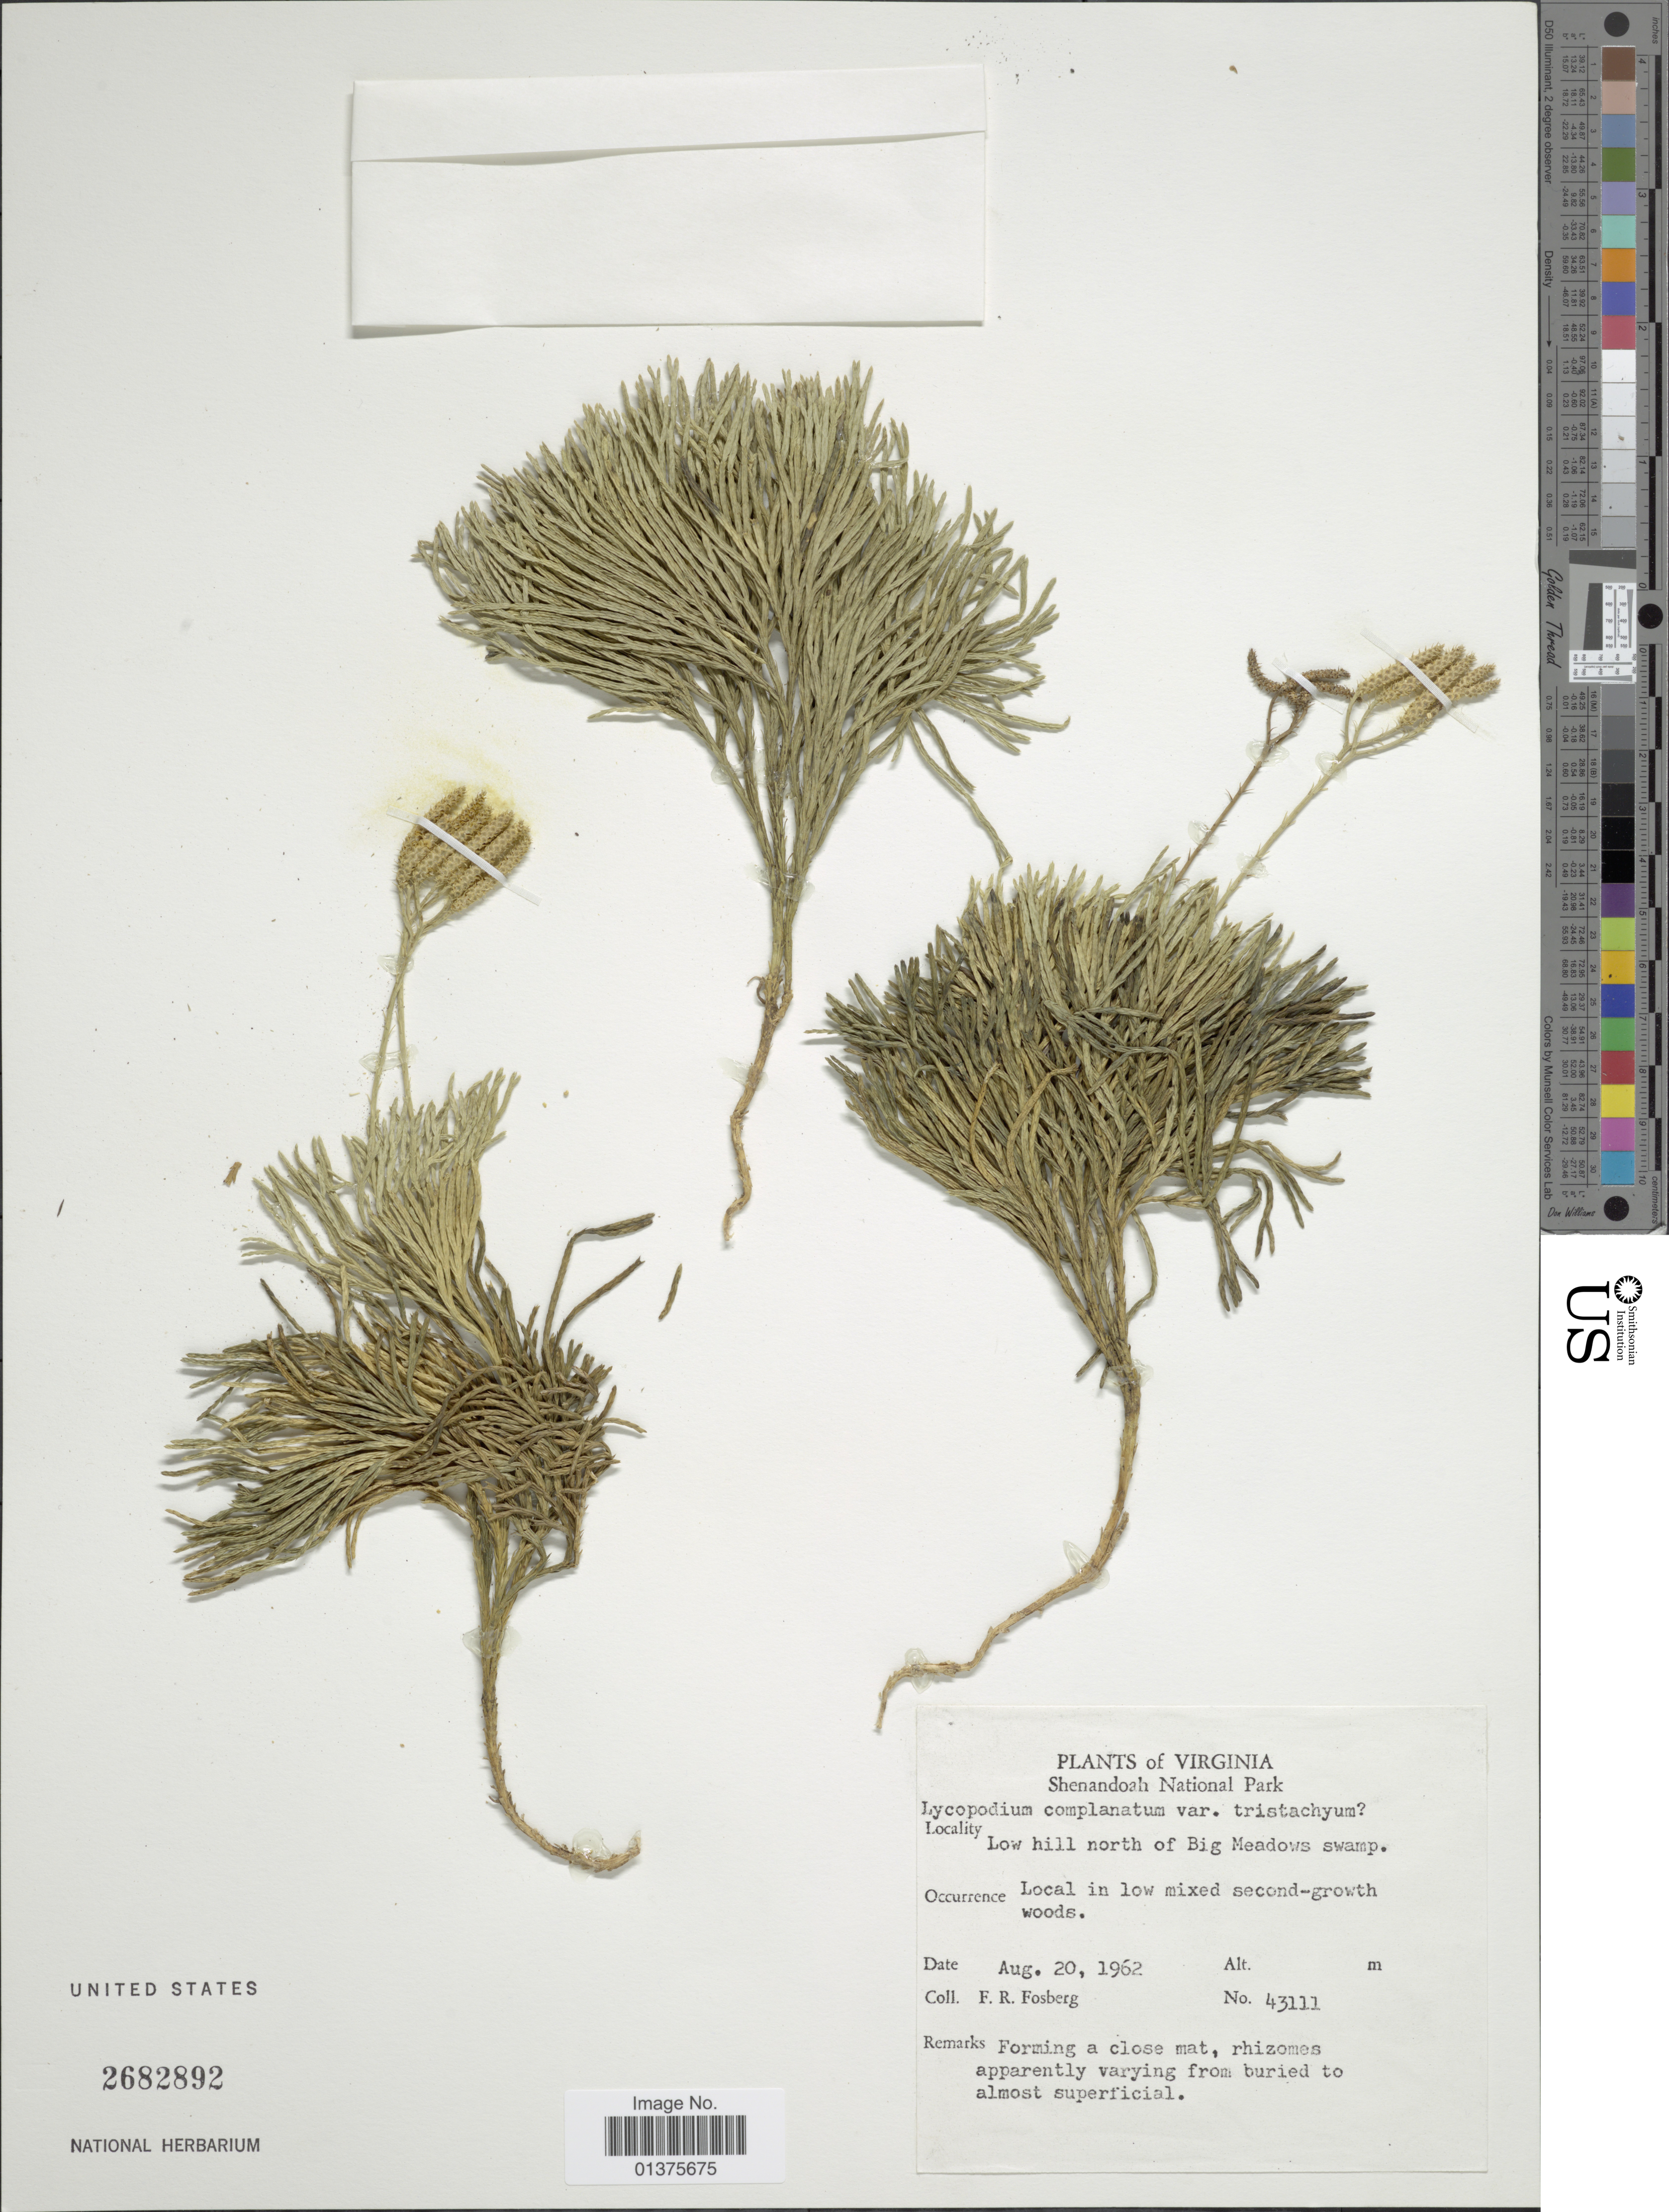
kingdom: Plantae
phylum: Tracheophyta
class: Lycopodiopsida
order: Lycopodiales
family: Lycopodiaceae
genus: Diphasiastrum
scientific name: Diphasiastrum tristachyum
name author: (Pursh) Holub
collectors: F. R. Fosberg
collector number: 43111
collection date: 1962-08-20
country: United States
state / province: Virginia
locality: Shenandoah National Park, Low hill north of Big Meadows swamp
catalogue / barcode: US 2682892